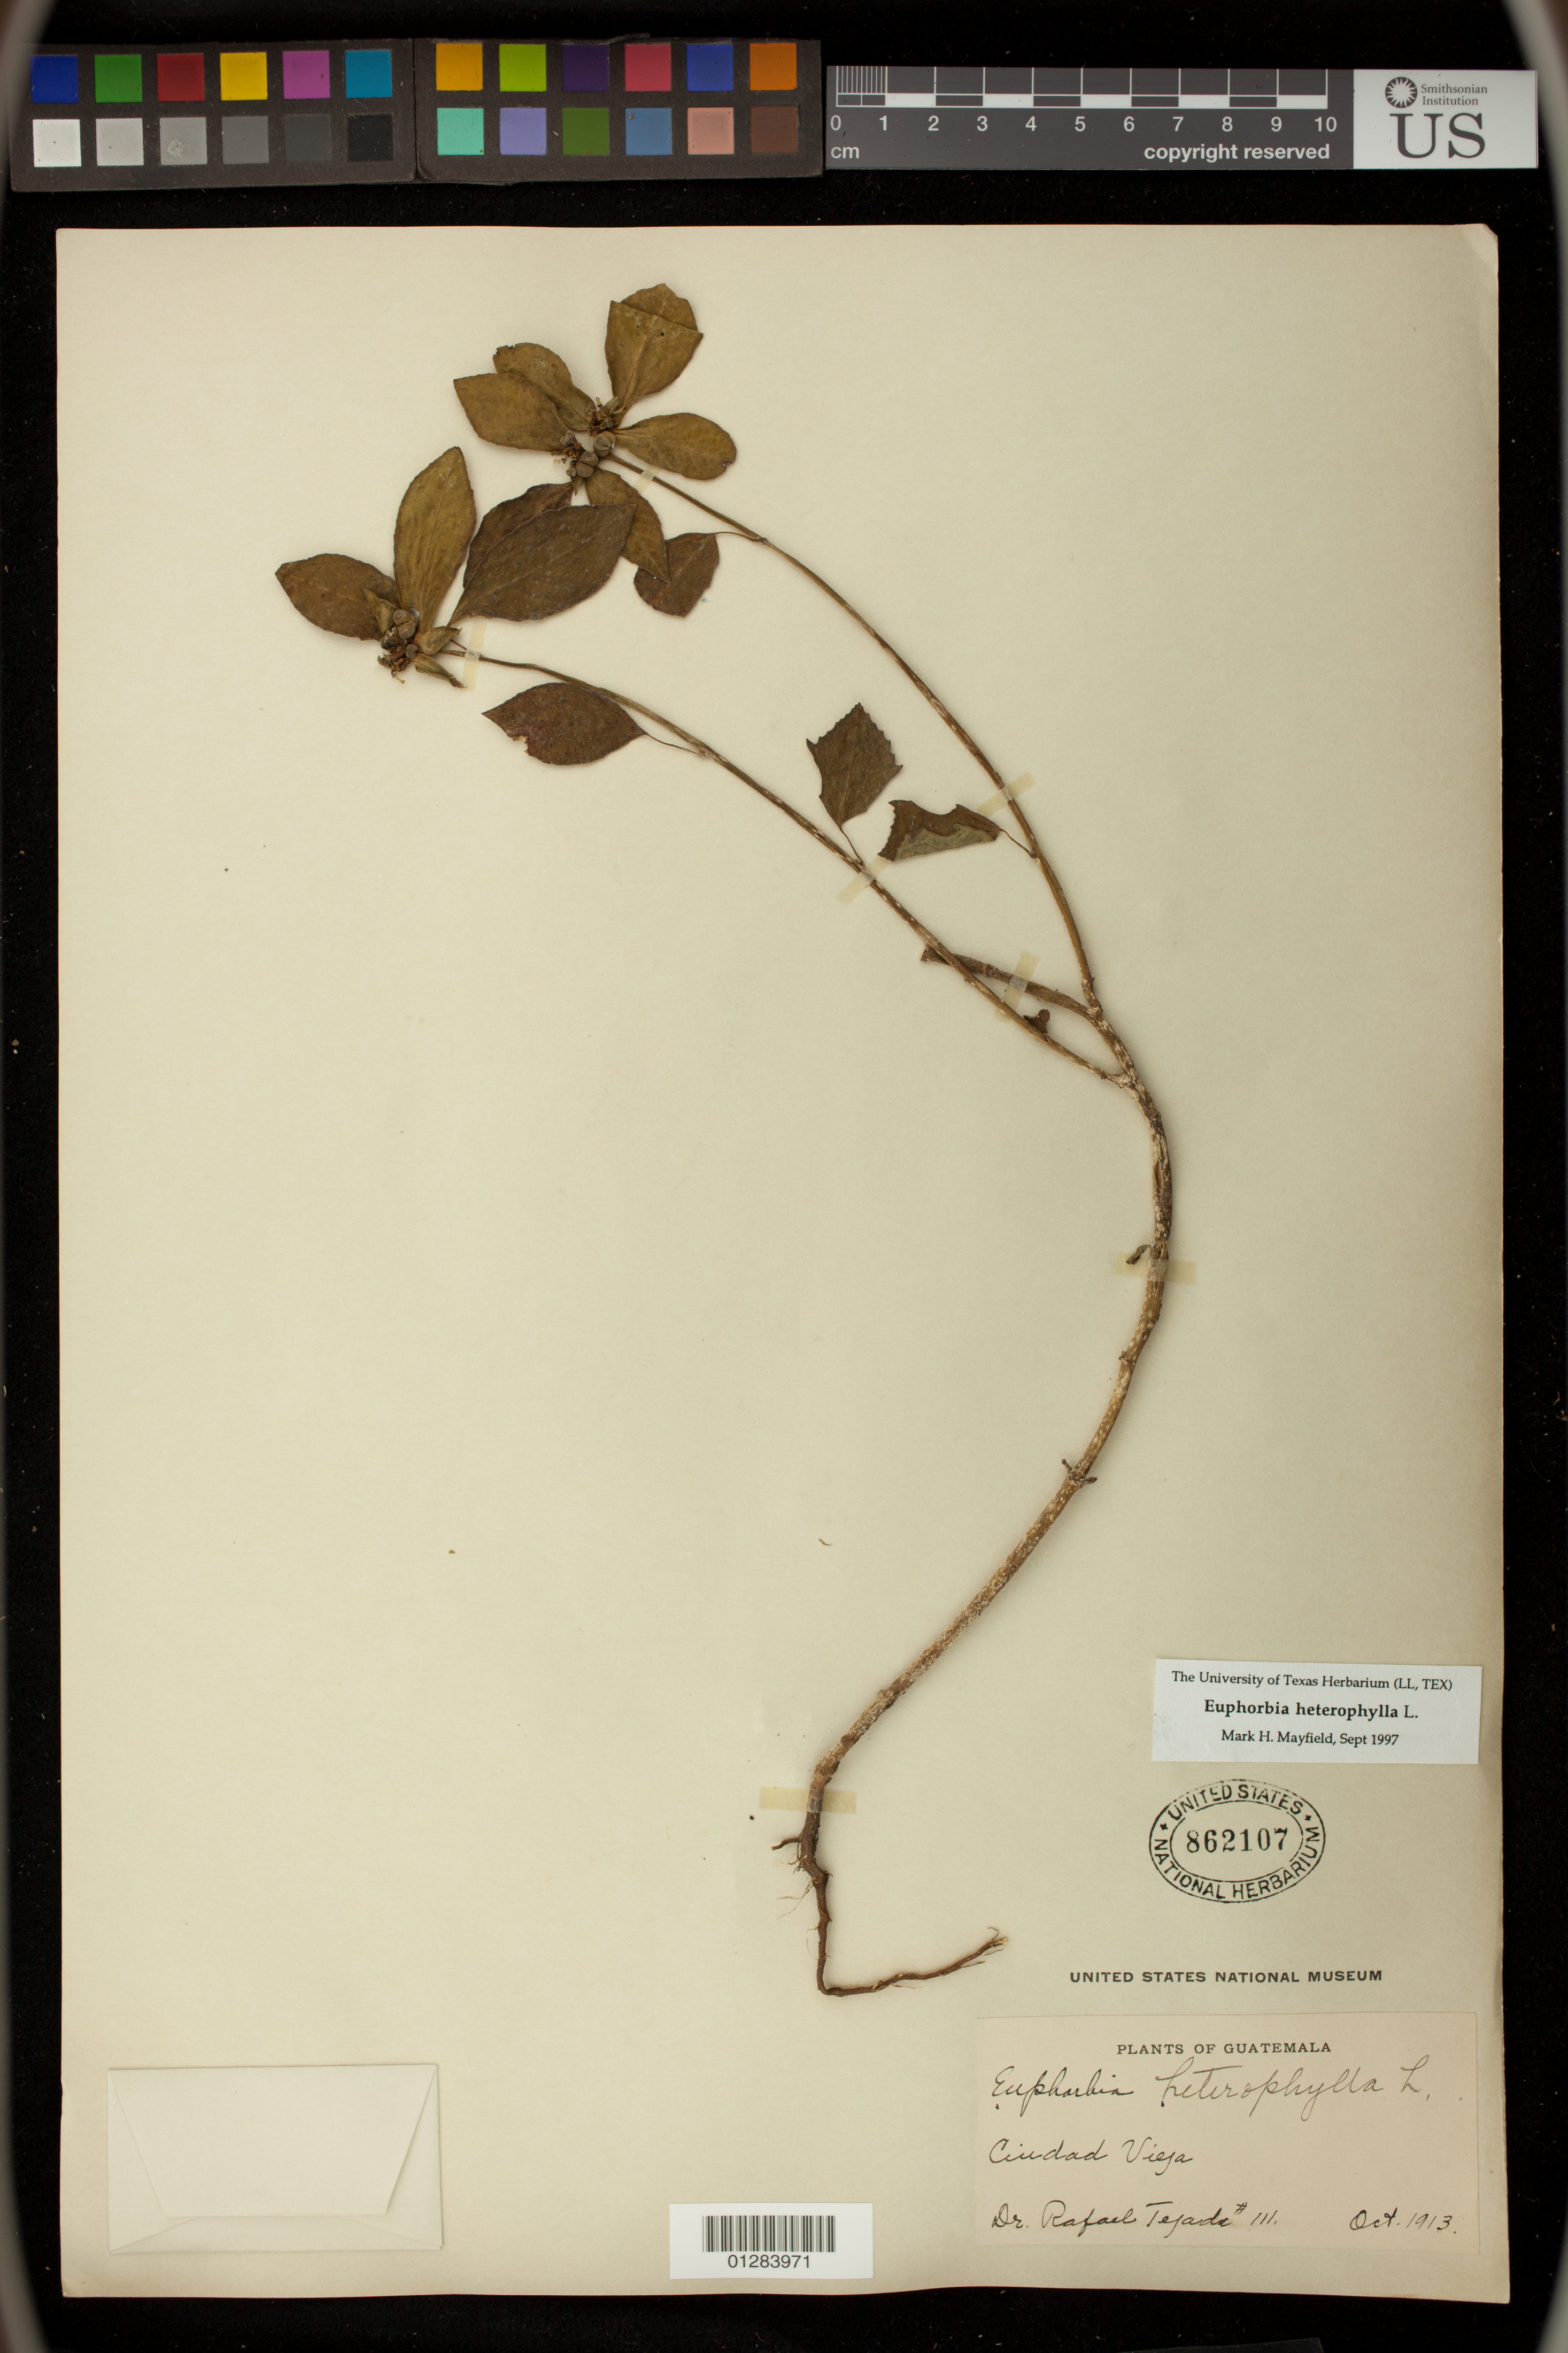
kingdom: Plantae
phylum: Tracheophyta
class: Magnoliopsida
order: Malpighiales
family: Euphorbiaceae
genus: Euphorbia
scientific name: Euphorbia heterophylla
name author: L.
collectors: R. Tejada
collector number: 111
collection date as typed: Oct 1913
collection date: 1913-10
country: Guatemala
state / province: Sacatepéquez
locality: Ciudad Vieja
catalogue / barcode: US 862107